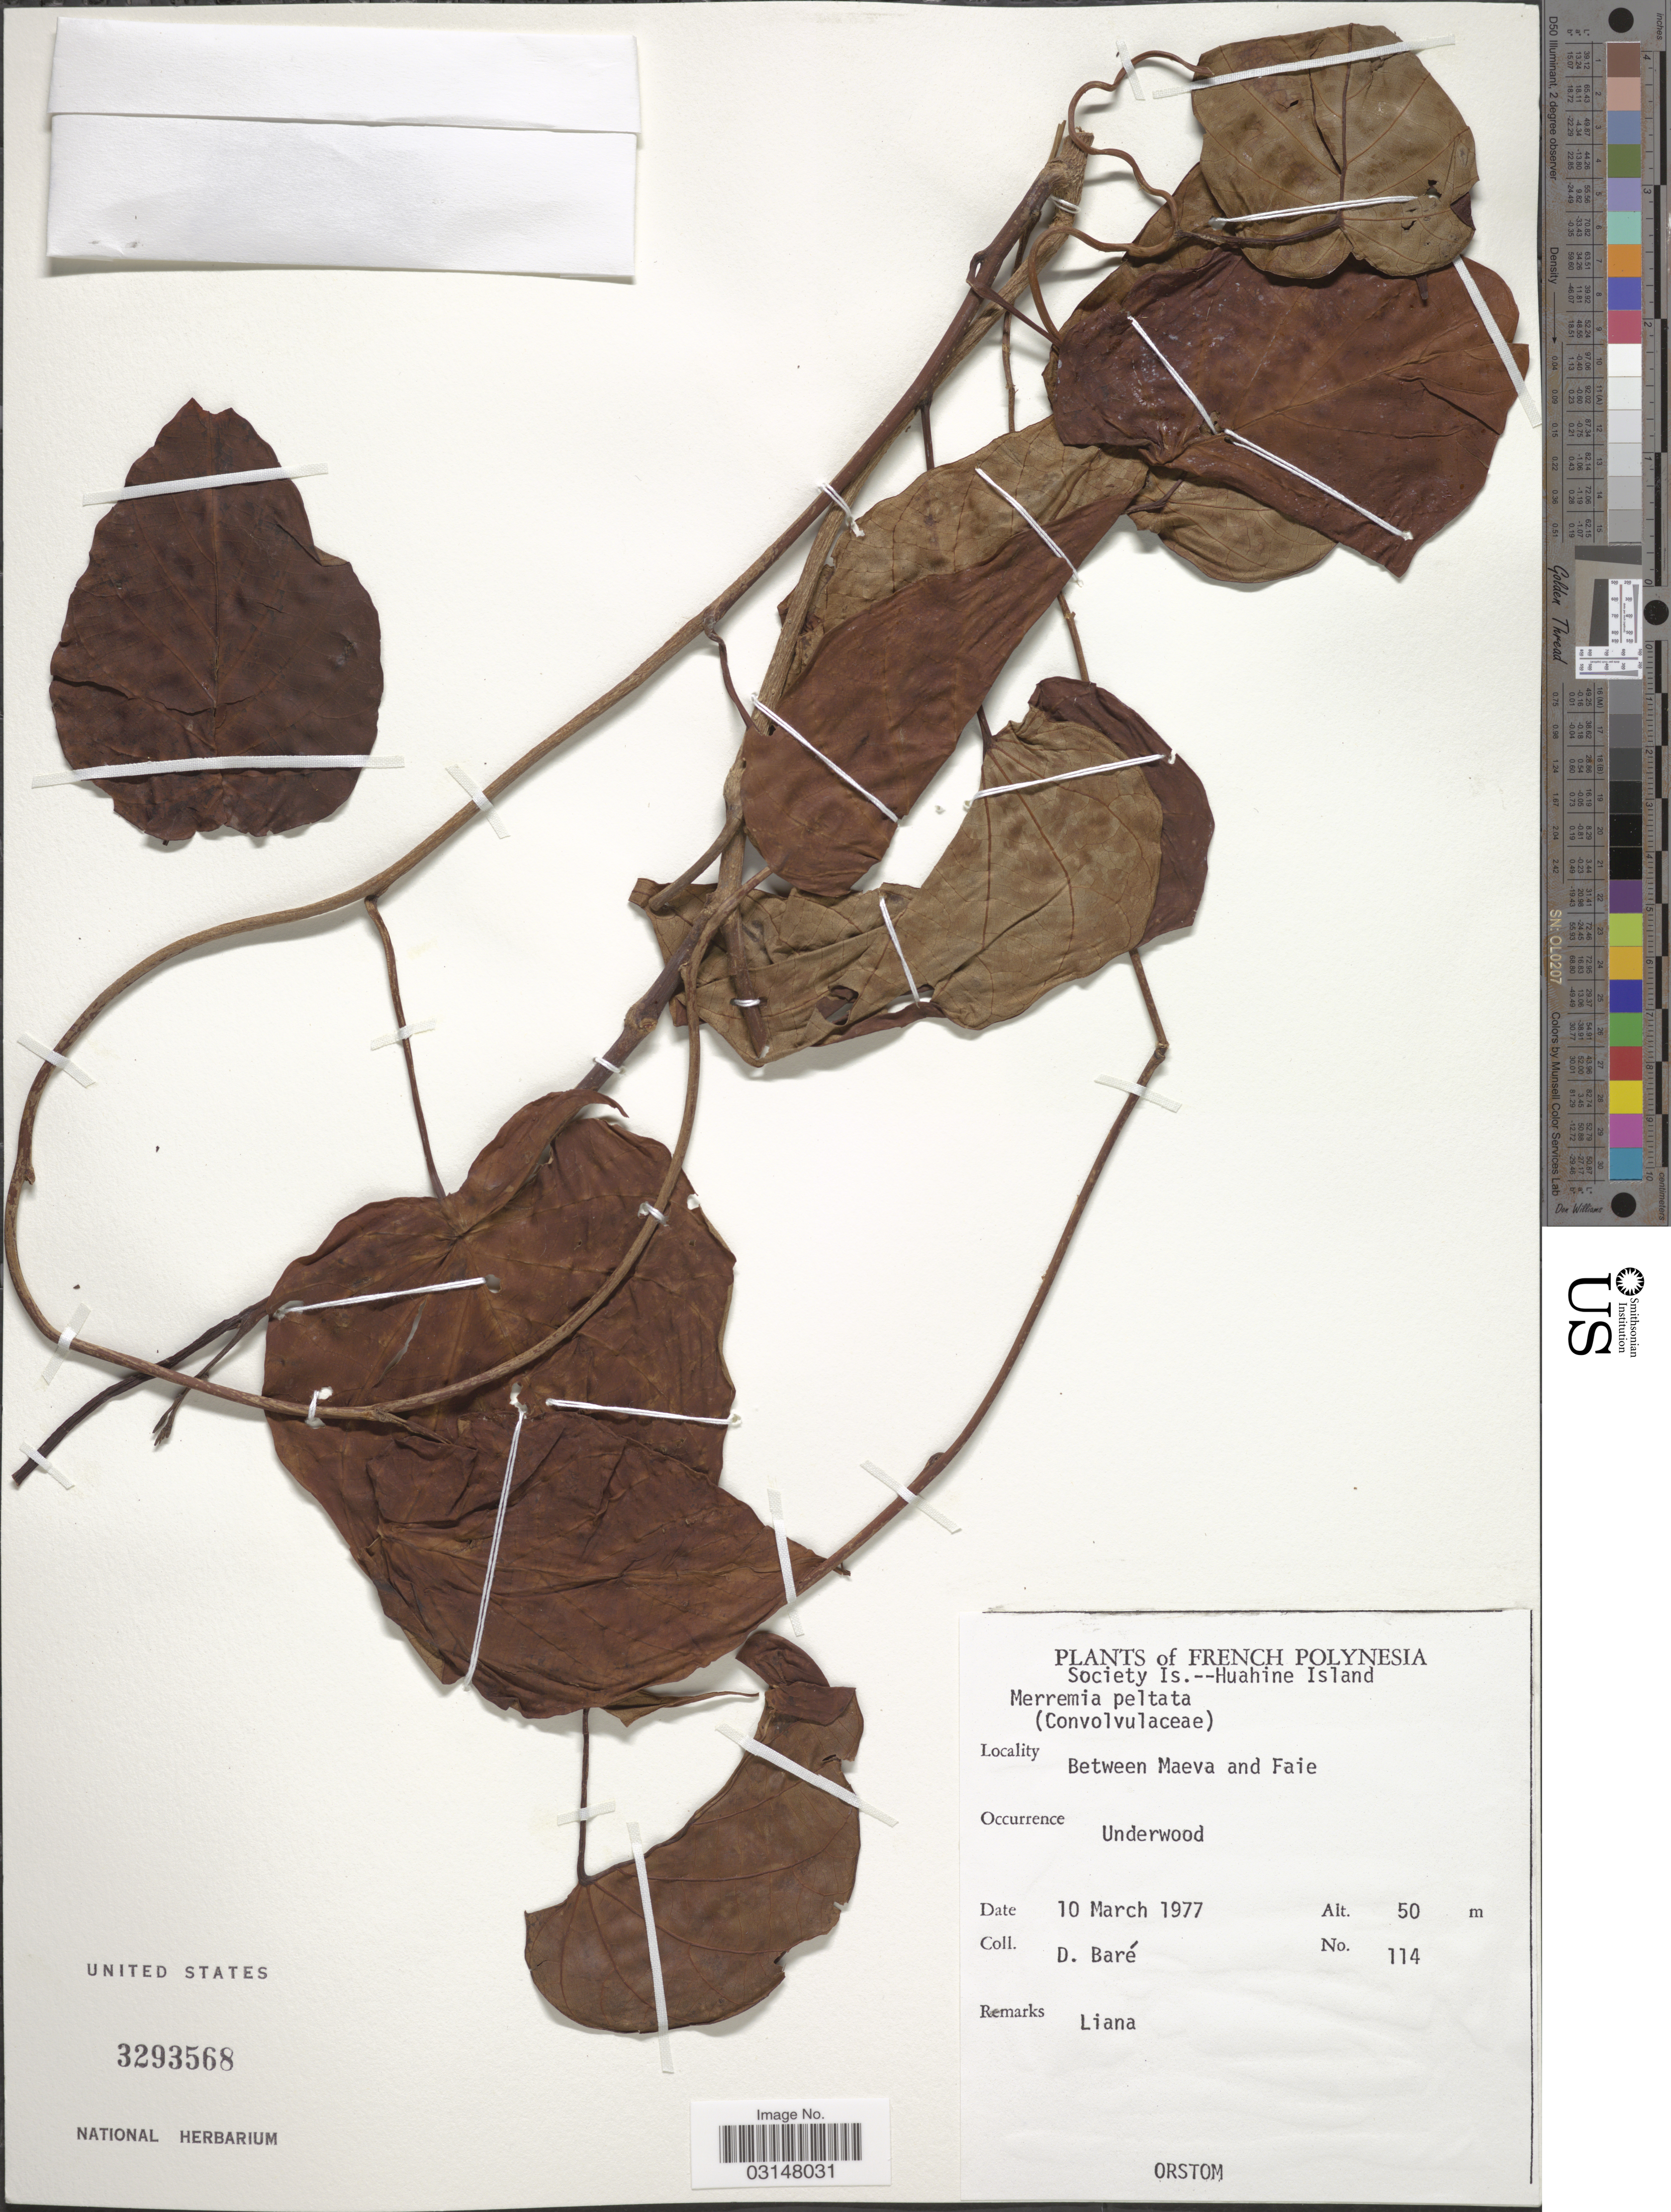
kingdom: Plantae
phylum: Tracheophyta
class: Magnoliopsida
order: Solanales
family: Convolvulaceae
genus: Decalobanthus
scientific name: Decalobanthus peltatus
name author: (L.) A. R. Simões & Staples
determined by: Wagner, W. L., (BOT), Smithsonian Institution - National Museum of Natural History (UNITED STATES)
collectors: D. Baré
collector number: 114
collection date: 1977-03-10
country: French Polynesia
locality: French Polynesia. Society Is.--Huahine Island. Between Maeva and Faie.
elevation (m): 50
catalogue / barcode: US 3293568